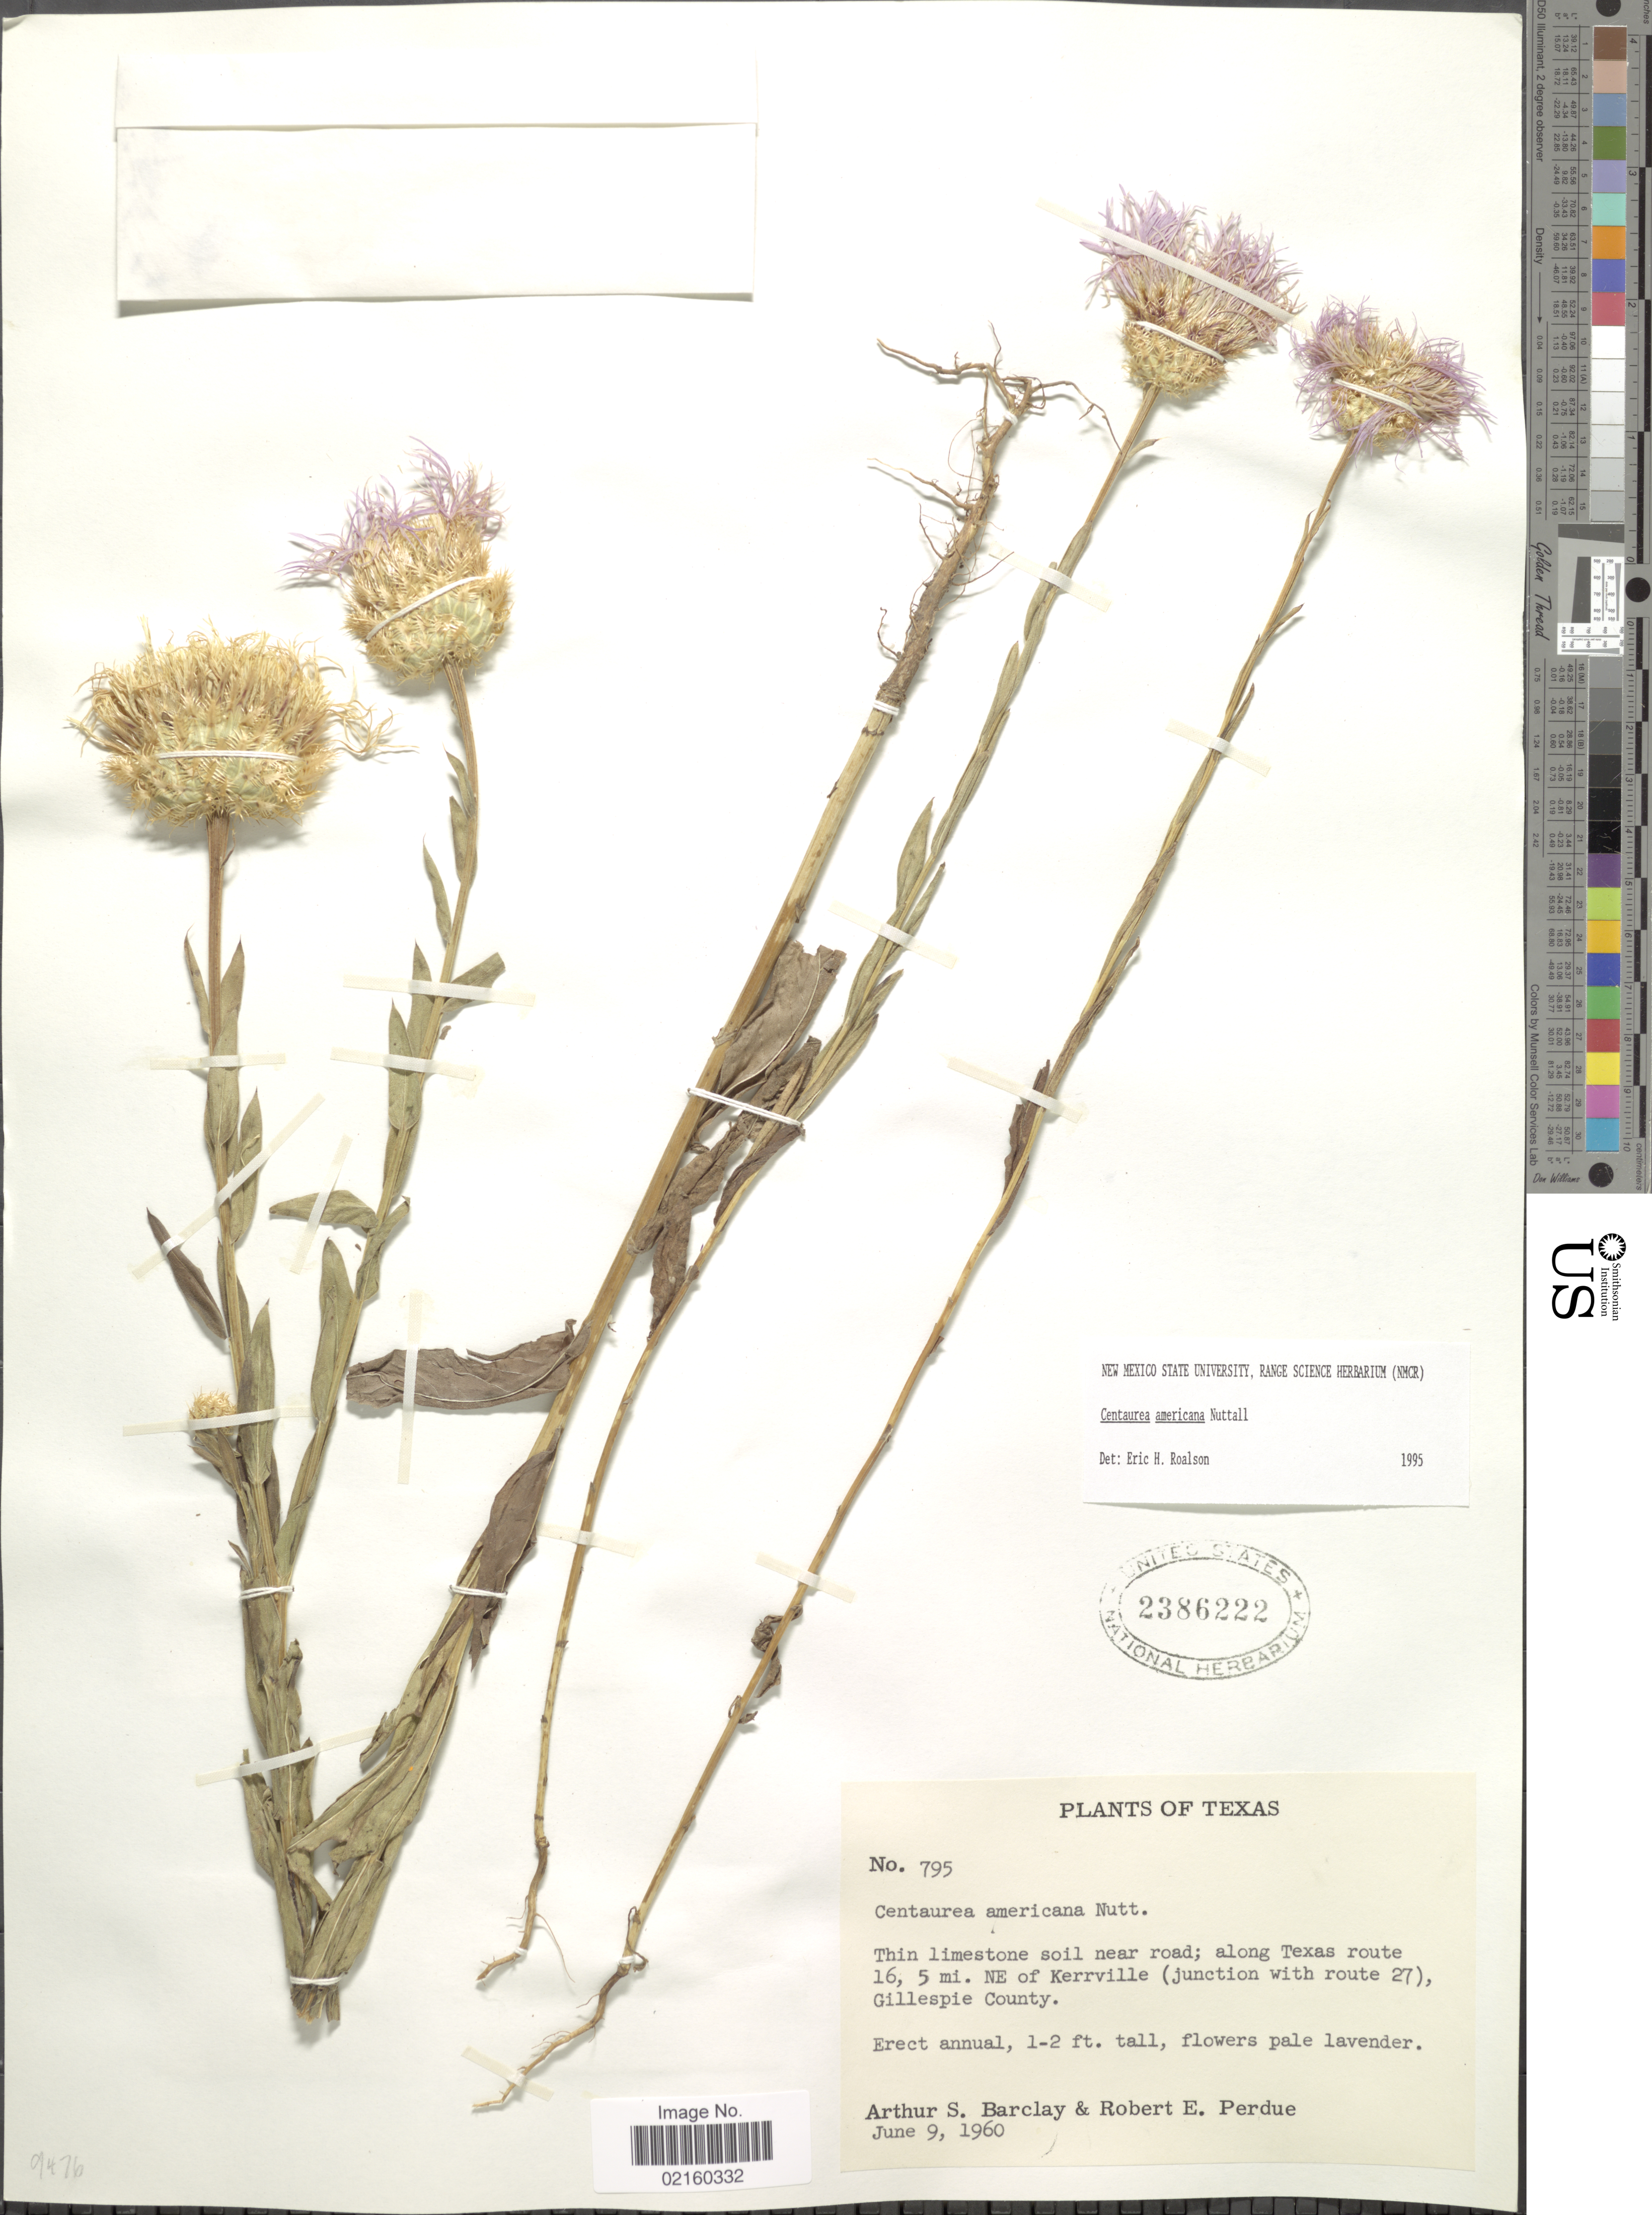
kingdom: Plantae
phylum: Tracheophyta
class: Magnoliopsida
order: Asterales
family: Asteraceae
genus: Plectocephalus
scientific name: Plectocephalus americanus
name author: (Nutt.) D. Don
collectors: A. S. Barclay & R. E. Perdue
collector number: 795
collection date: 1960-06-09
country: United States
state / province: Texas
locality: Along Texas route 16.5 mi. NE of Kerrville (junction with route 27), Gillespie County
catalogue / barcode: US 2386222